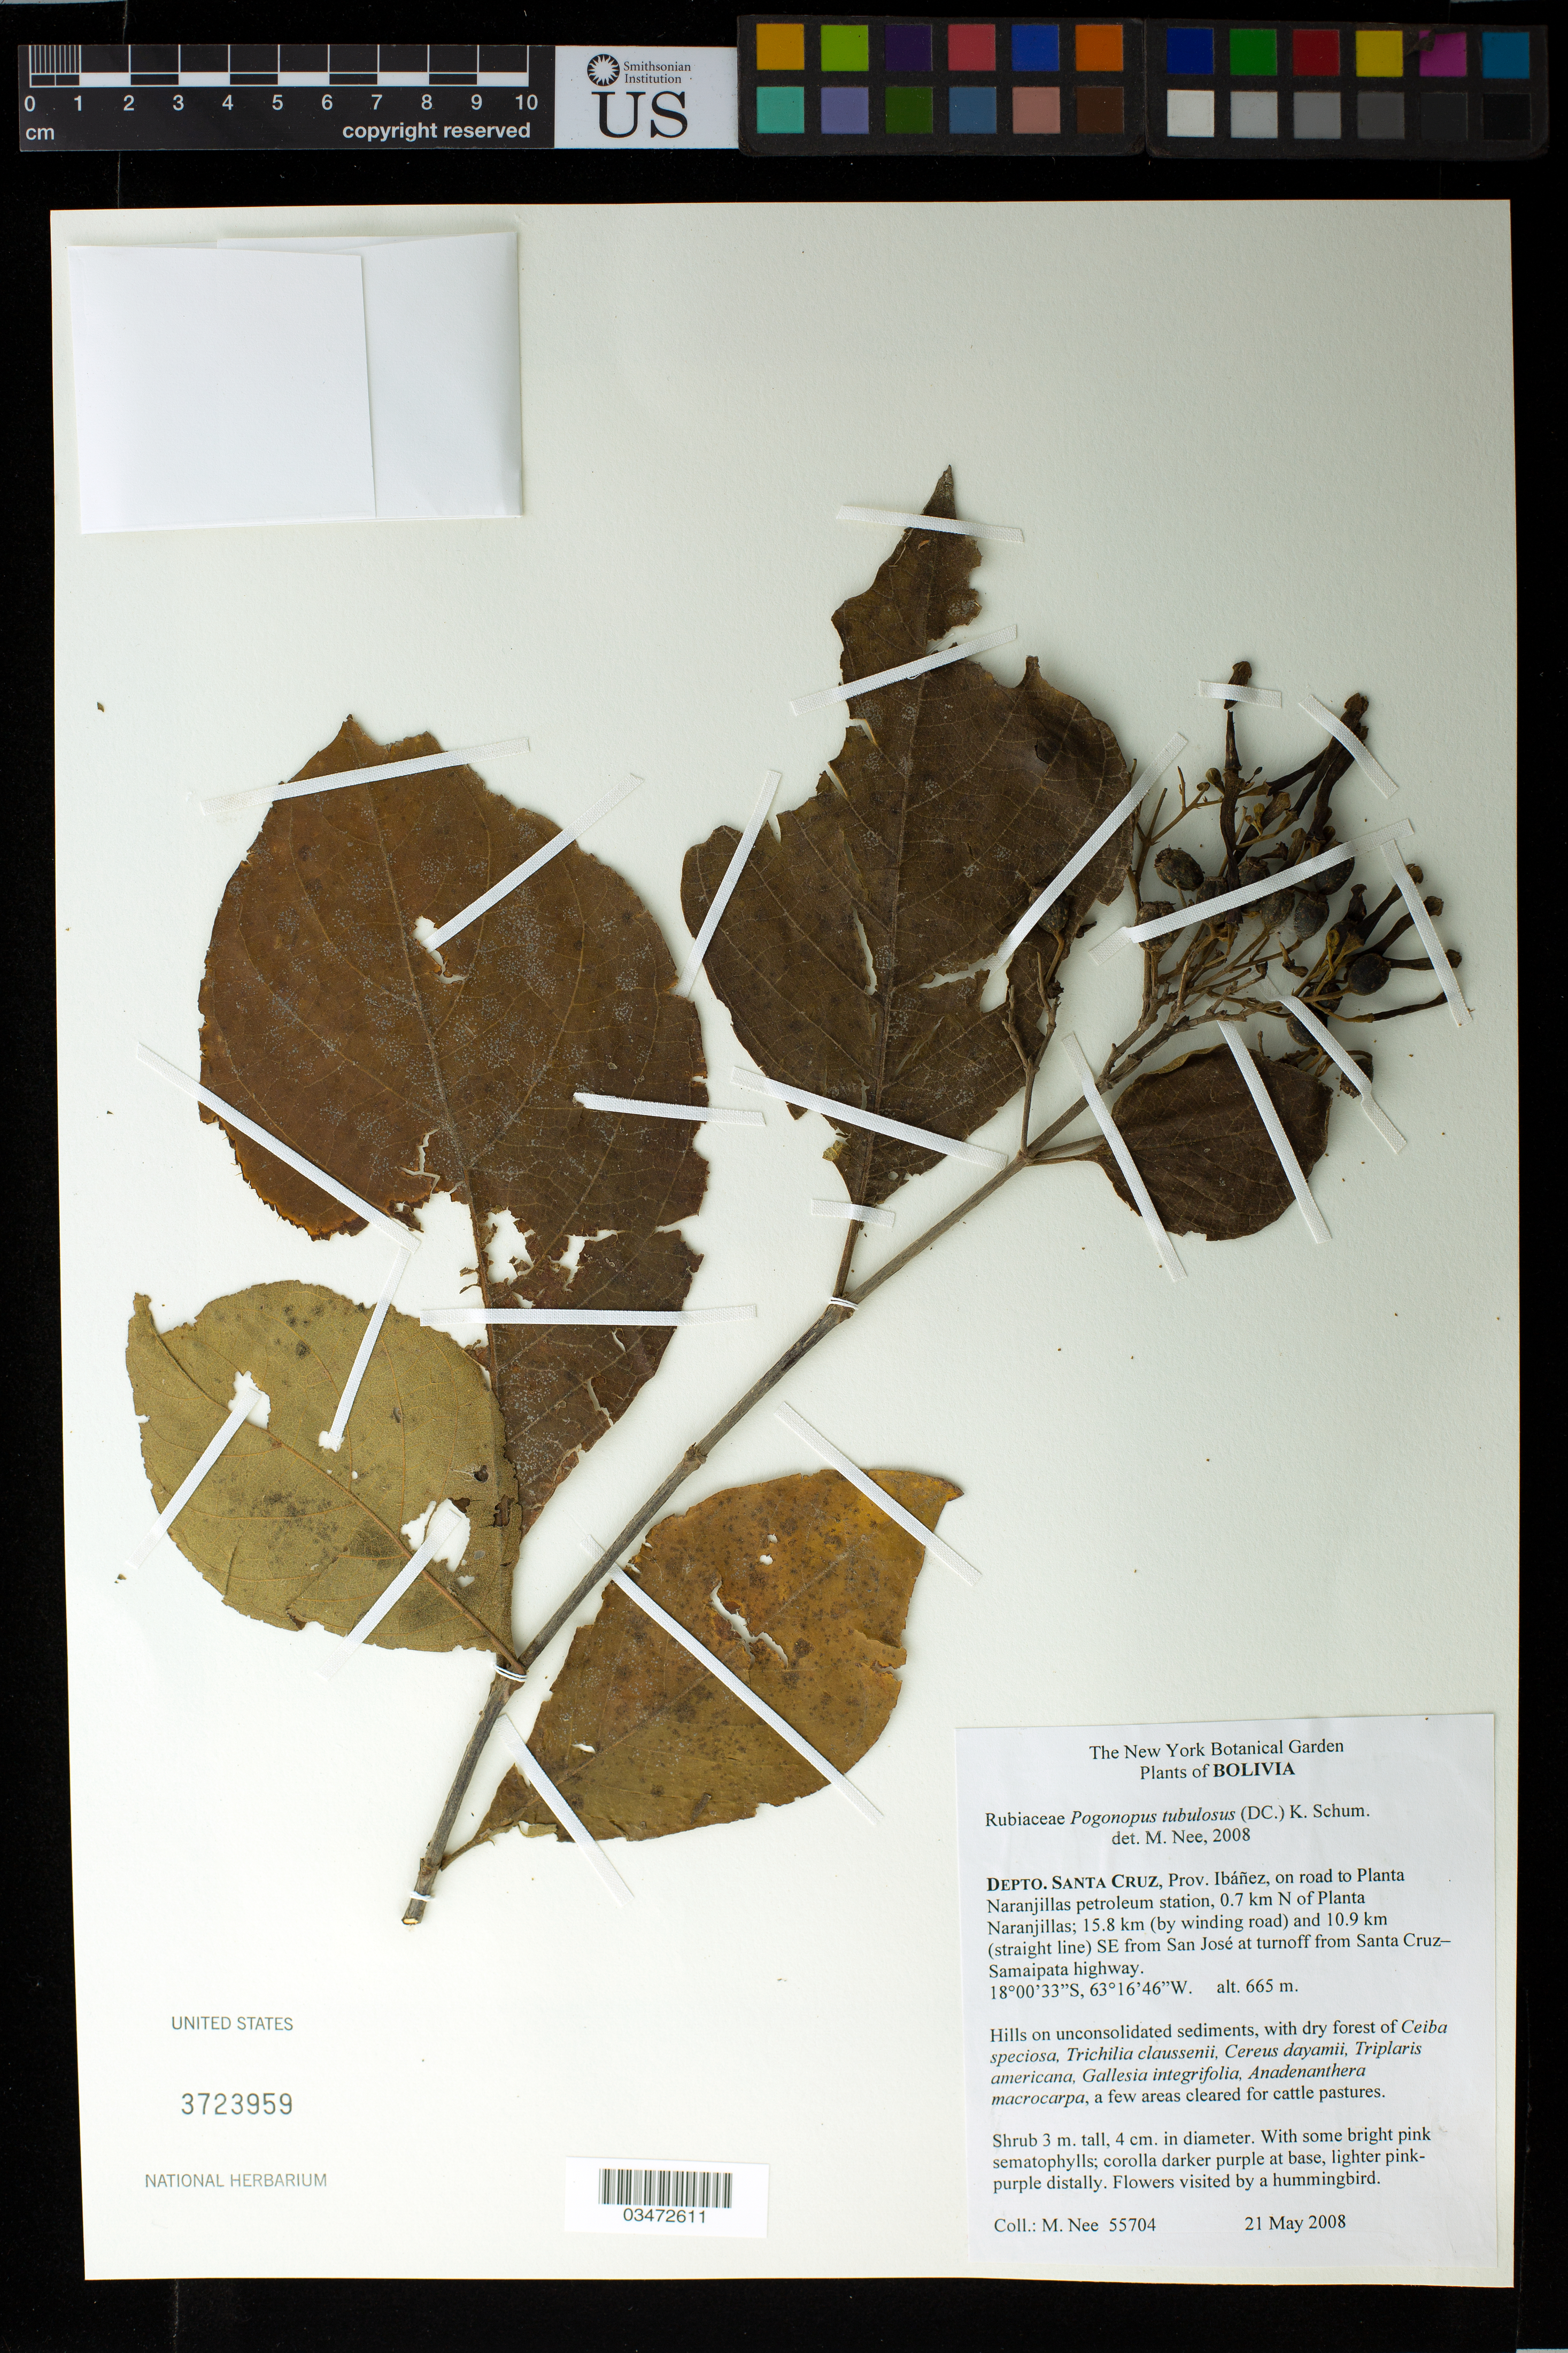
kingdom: Plantae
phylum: Tracheophyta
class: Magnoliopsida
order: Gentianales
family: Rubiaceae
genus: Pogonopus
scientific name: Pogonopus tubulosus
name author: (DC.) K. Schum.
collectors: M. Nee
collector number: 55704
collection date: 2008-05-21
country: Bolivia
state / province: Santa Cruz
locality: Depto. Santa Cruz, Prov. Ibáñez, on road to Planta Naranjillas petroleum station, 0.7 km N of Planta Naranjillas; 15.8 km (by winding road) and 10.9 km (straight line) SE from San Jose at turnoff from Santa Cruz-Samaipata highway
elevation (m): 665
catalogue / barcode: US 3723959